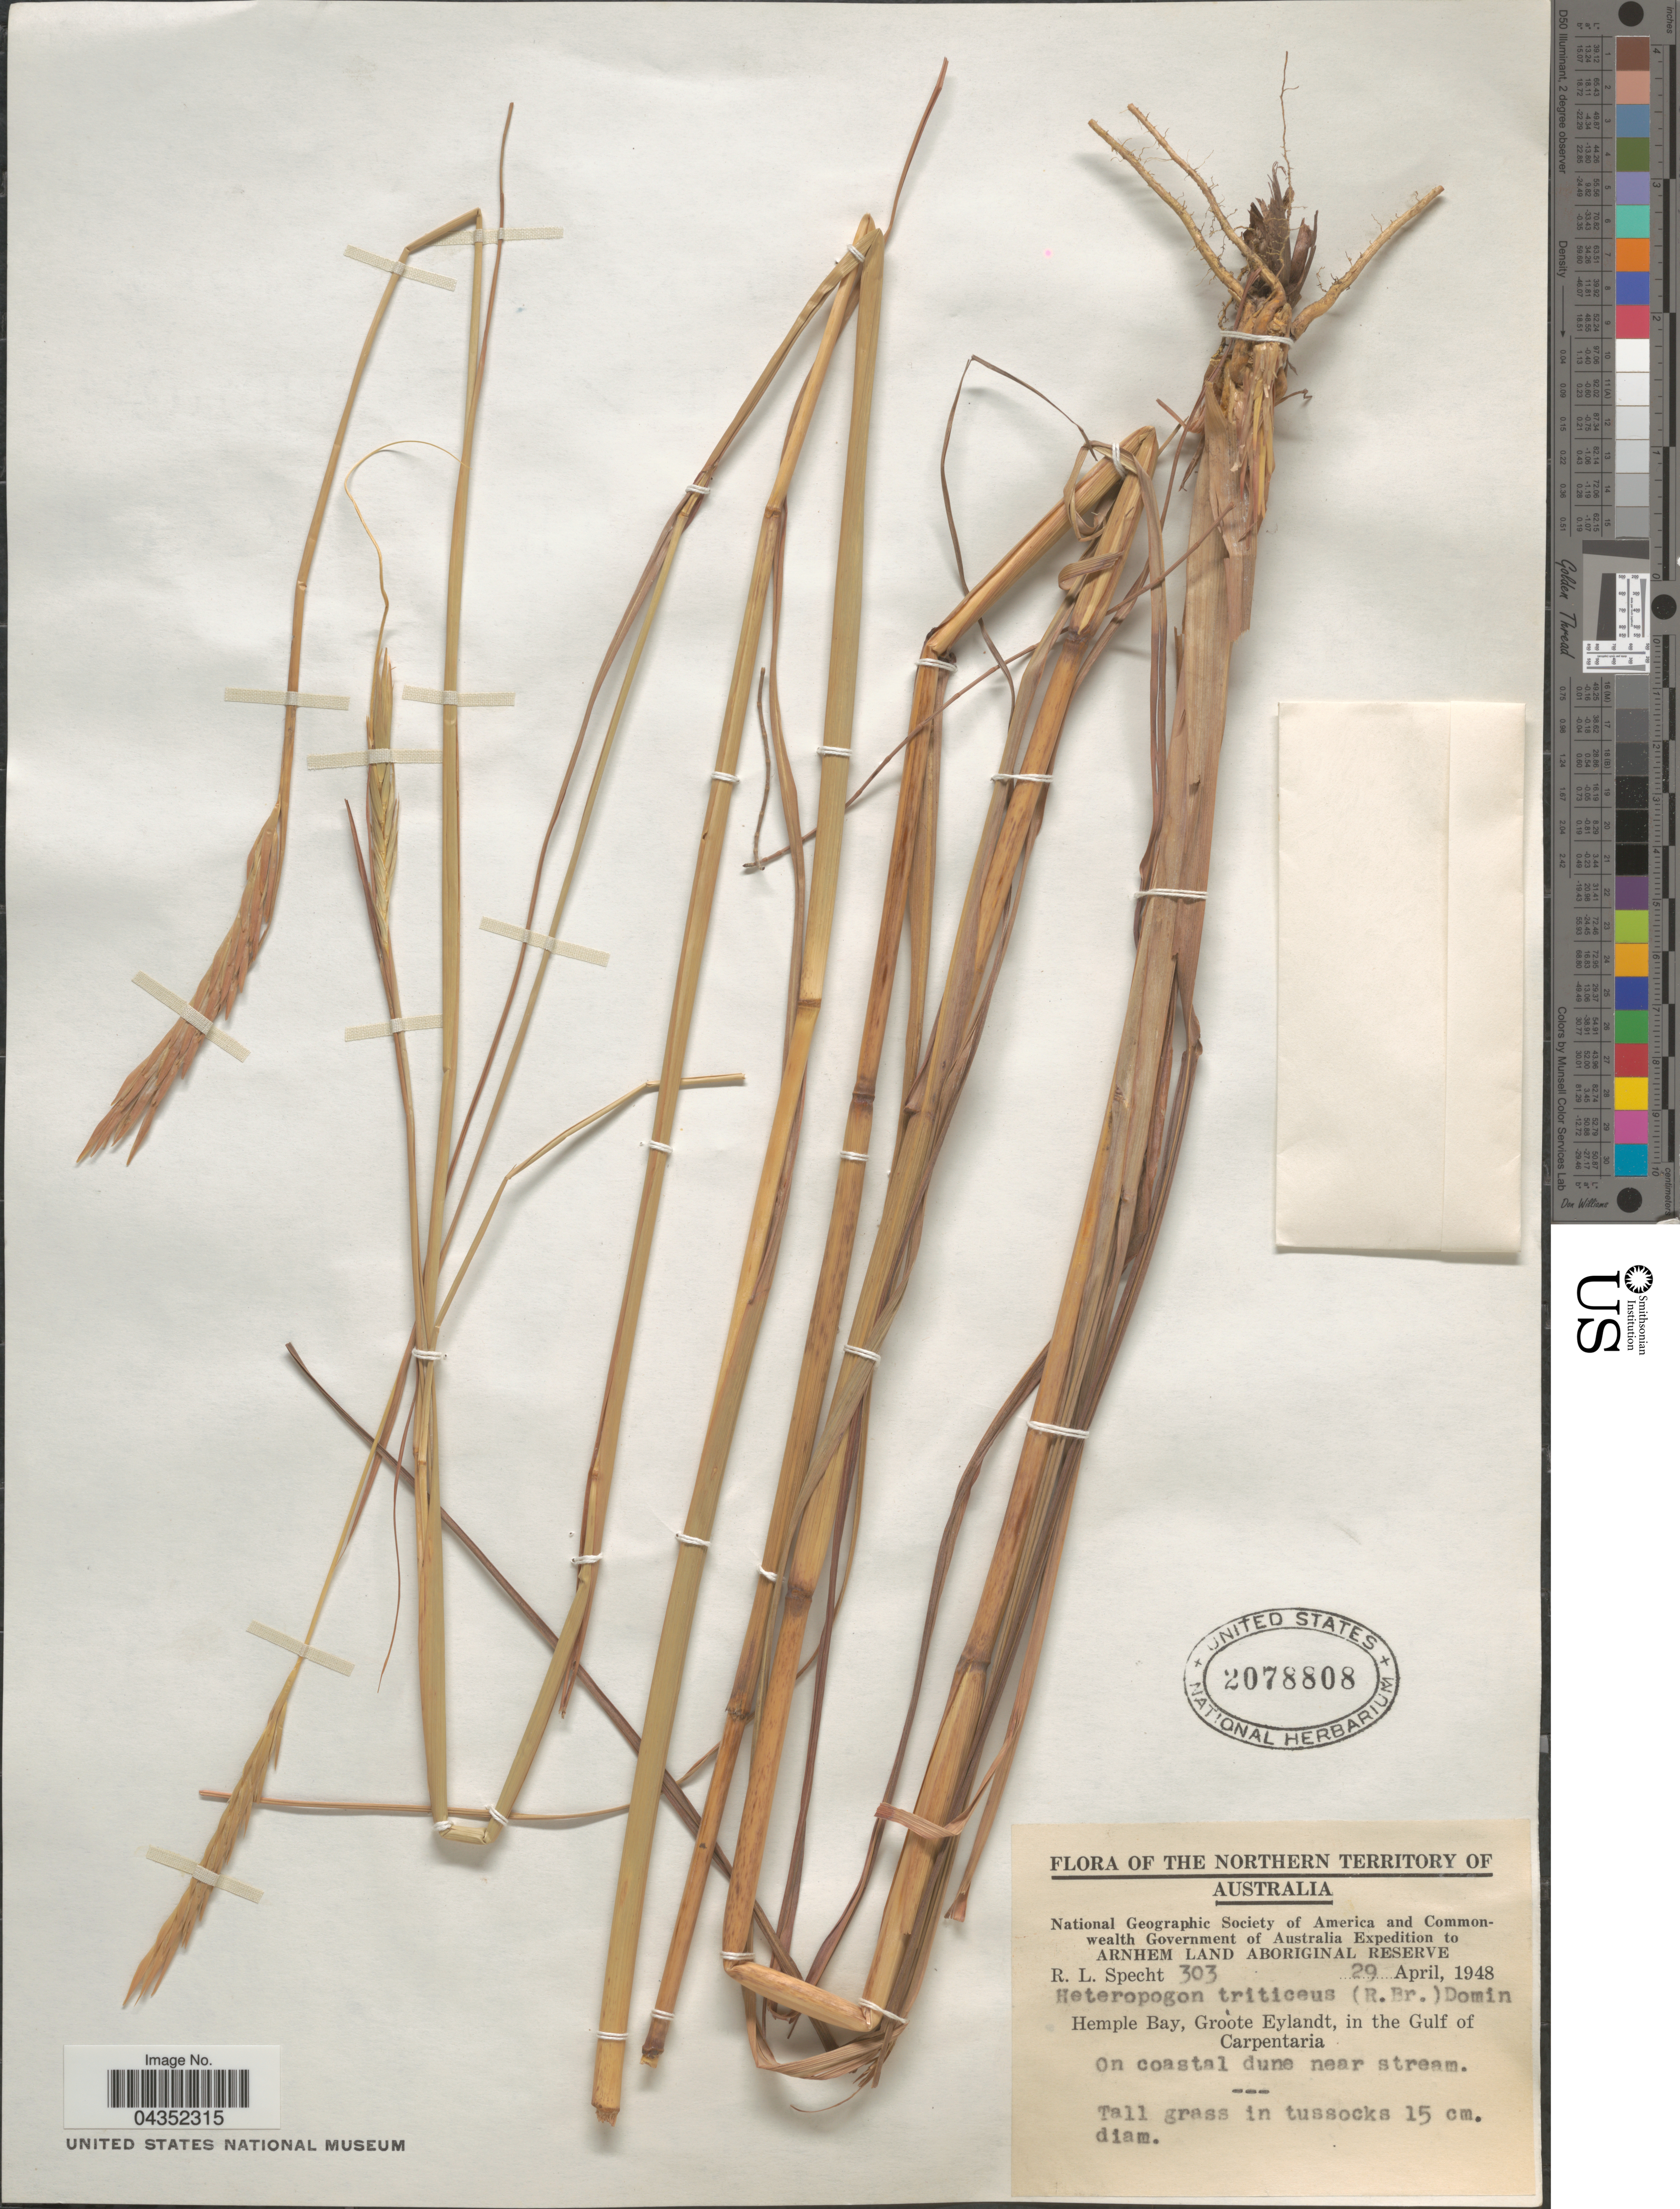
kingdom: Plantae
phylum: Tracheophyta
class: Liliopsida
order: Poales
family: Poaceae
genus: Heteropogon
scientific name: Heteropogon triticeus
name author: (R. Br.) Stapf ex Craib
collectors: R. L. Specht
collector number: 303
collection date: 1948-04-29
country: Australia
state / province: Northern Territory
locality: The Northern Territory of Australia. National Geographic Society of America and Commonwealth Government of Australia Expedition to Arnhem Land Aboriginal Reserve. Hemple Bay, Groote Eylandt, in the Gulf of Carpentaria. On coastal dune near stream.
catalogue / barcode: US 2078808